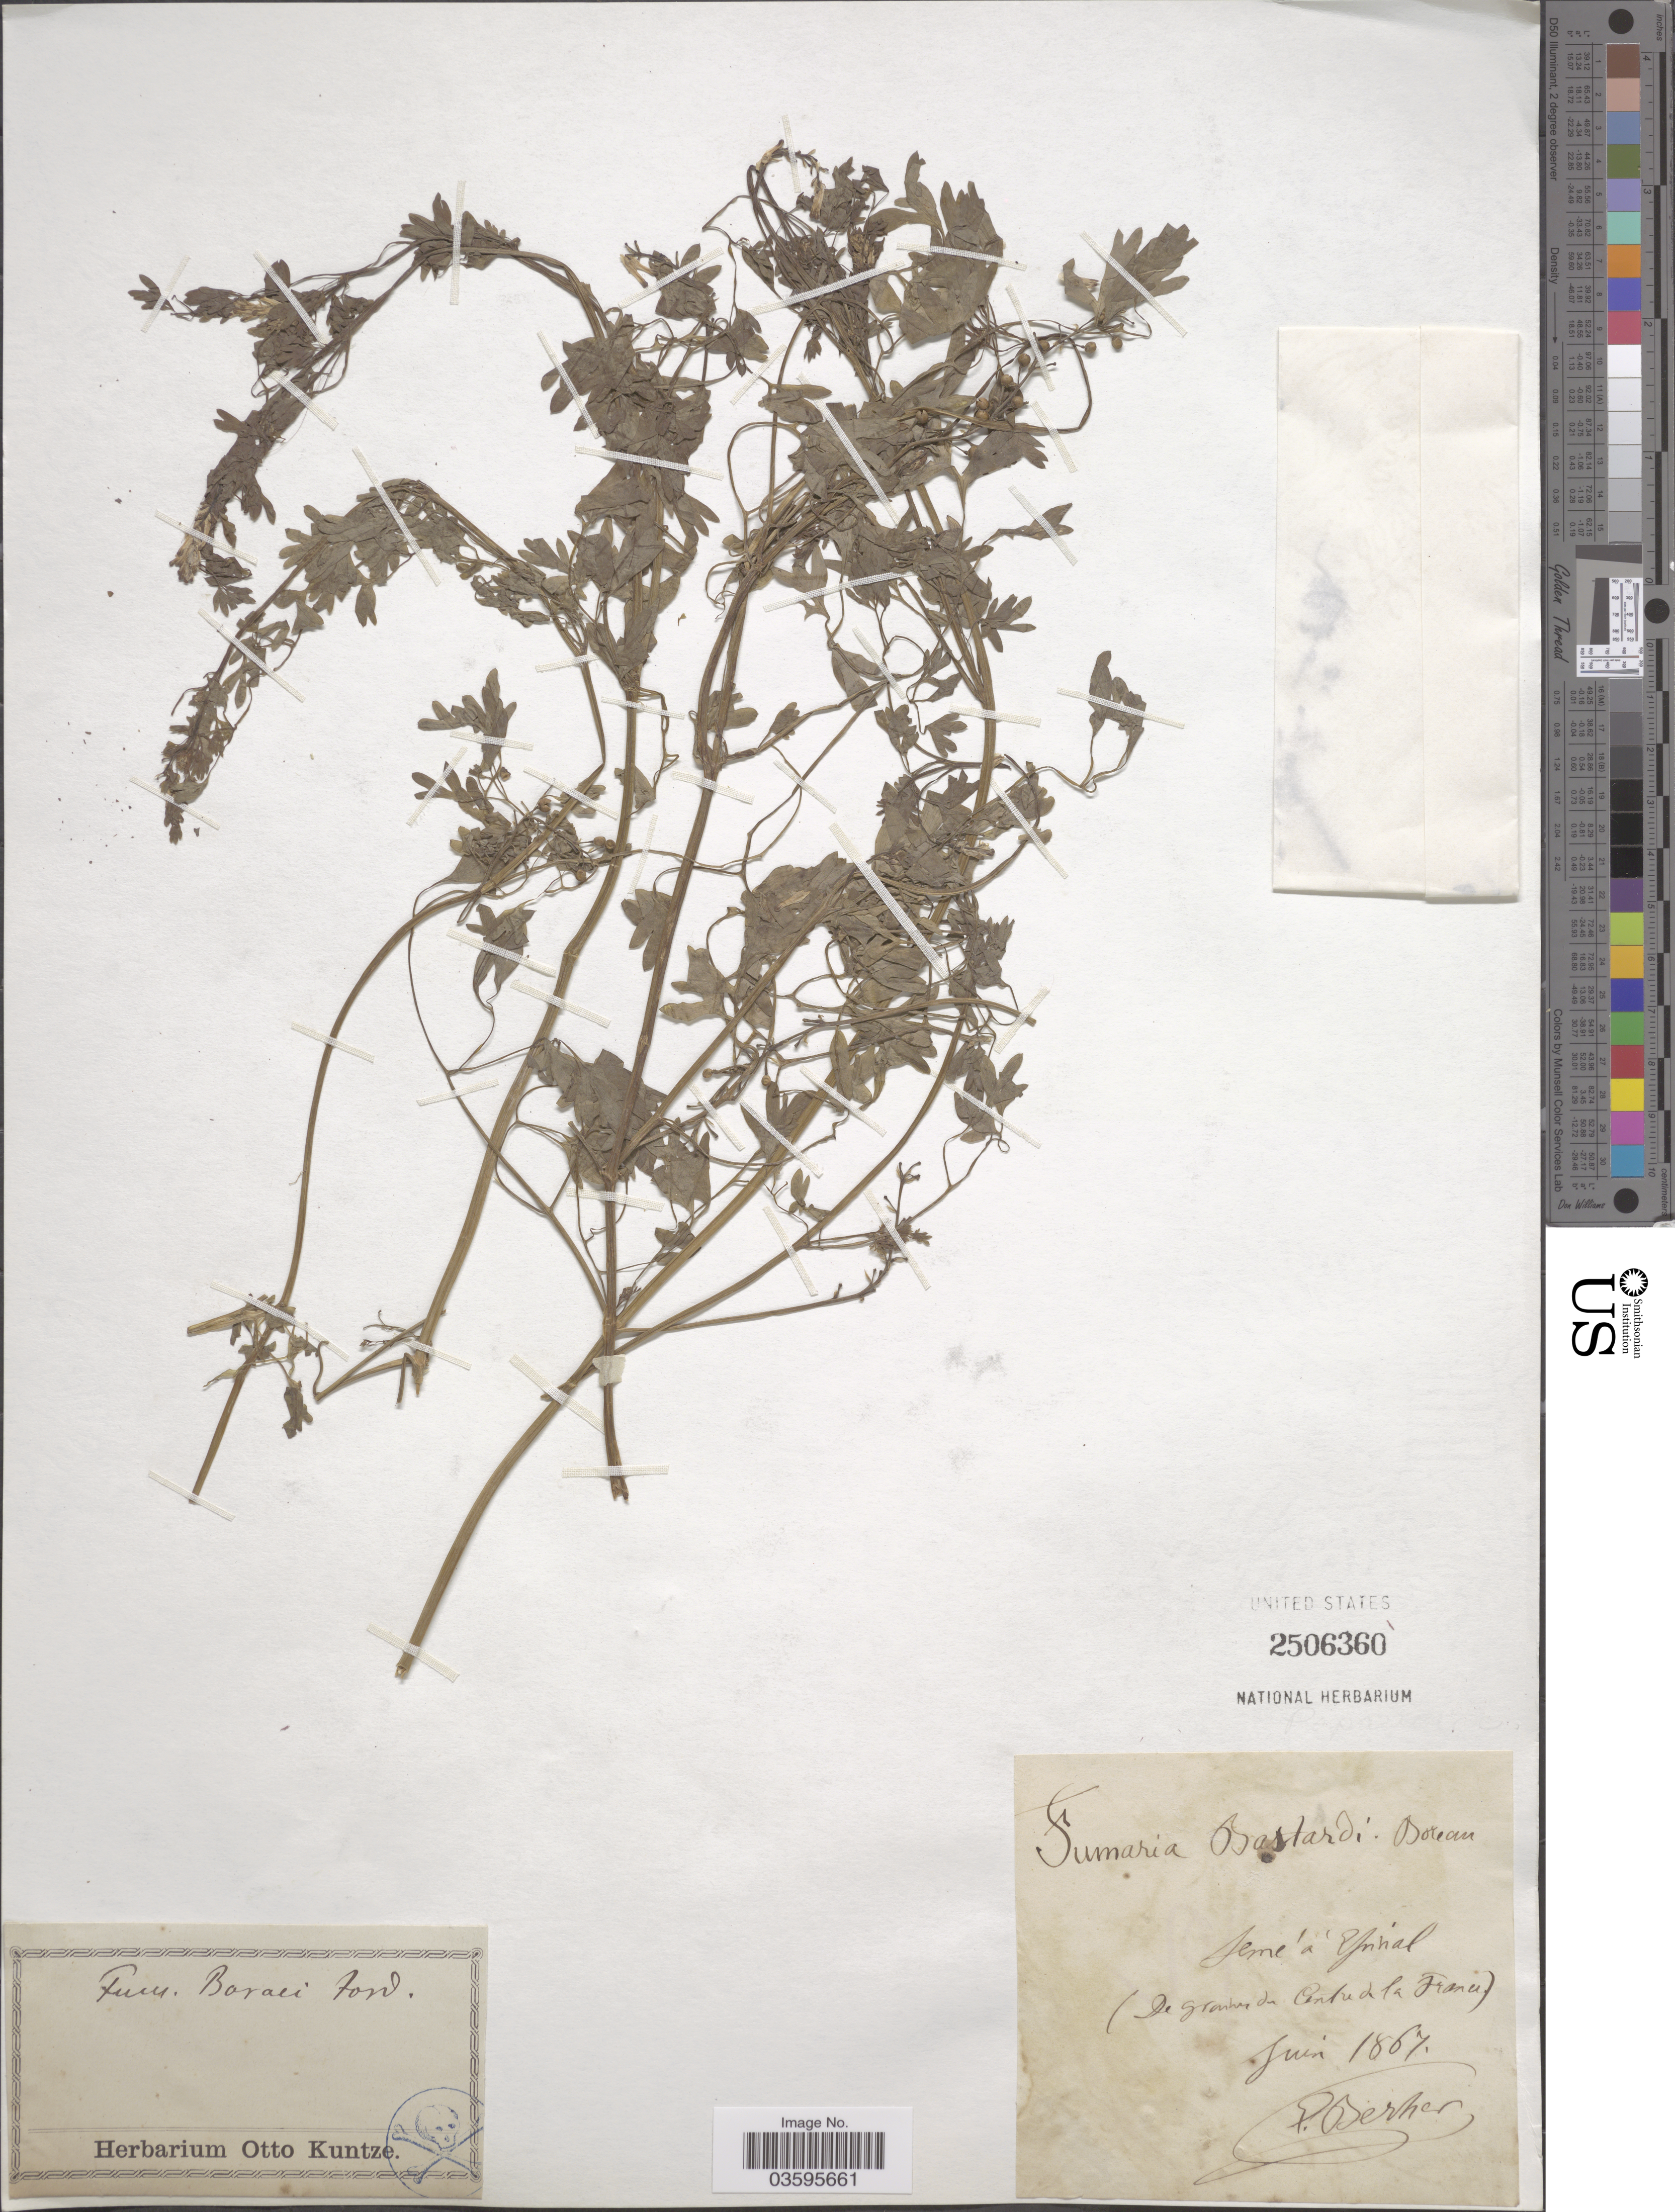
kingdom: Plantae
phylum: Tracheophyta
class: Magnoliopsida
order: Ranunculales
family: Papaveraceae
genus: Fumaria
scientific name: Fumaria bastardii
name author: Boreau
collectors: E. Berher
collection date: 1867-06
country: France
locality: Sene á Espinal (de Granita [interpreted] du Centre de la France).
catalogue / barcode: US 2506360